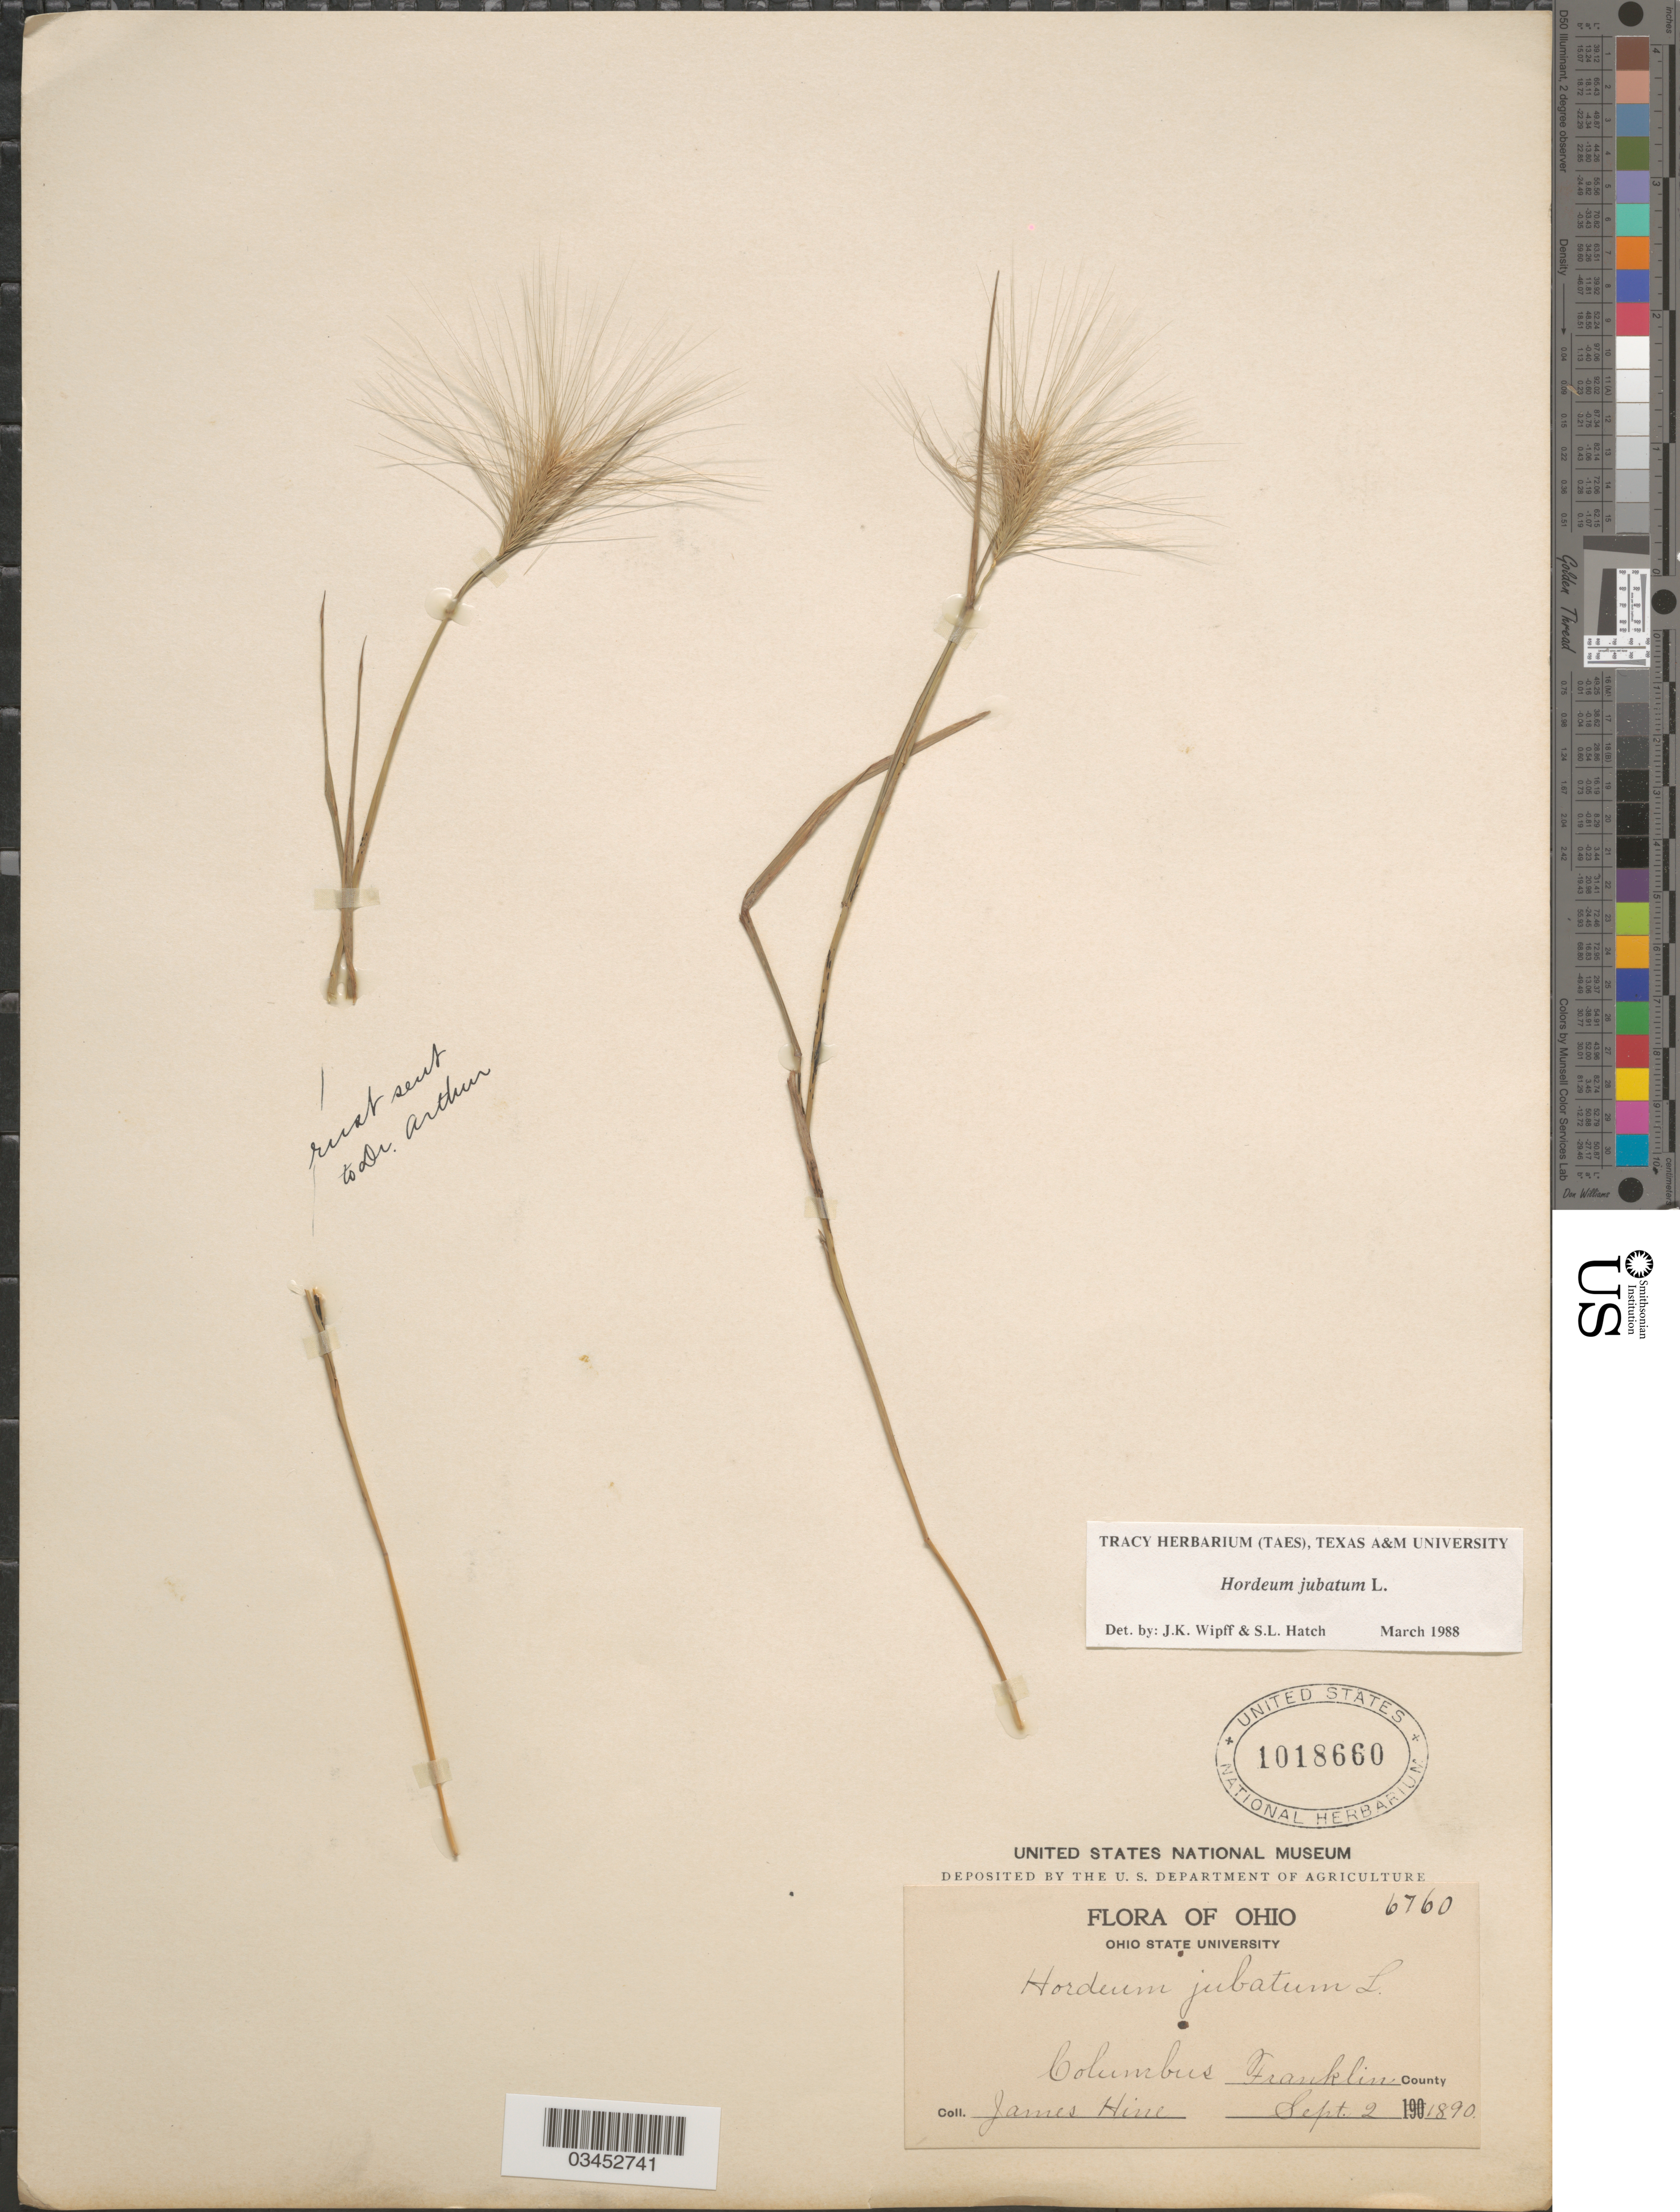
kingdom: Plantae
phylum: Tracheophyta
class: Liliopsida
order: Poales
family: Poaceae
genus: Hordeum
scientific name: Hordeum jubatum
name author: L.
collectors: J. Hine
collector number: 6760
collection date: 1890-09-02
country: United States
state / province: Ohio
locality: Columbus Franklin County.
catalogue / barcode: US 1018660